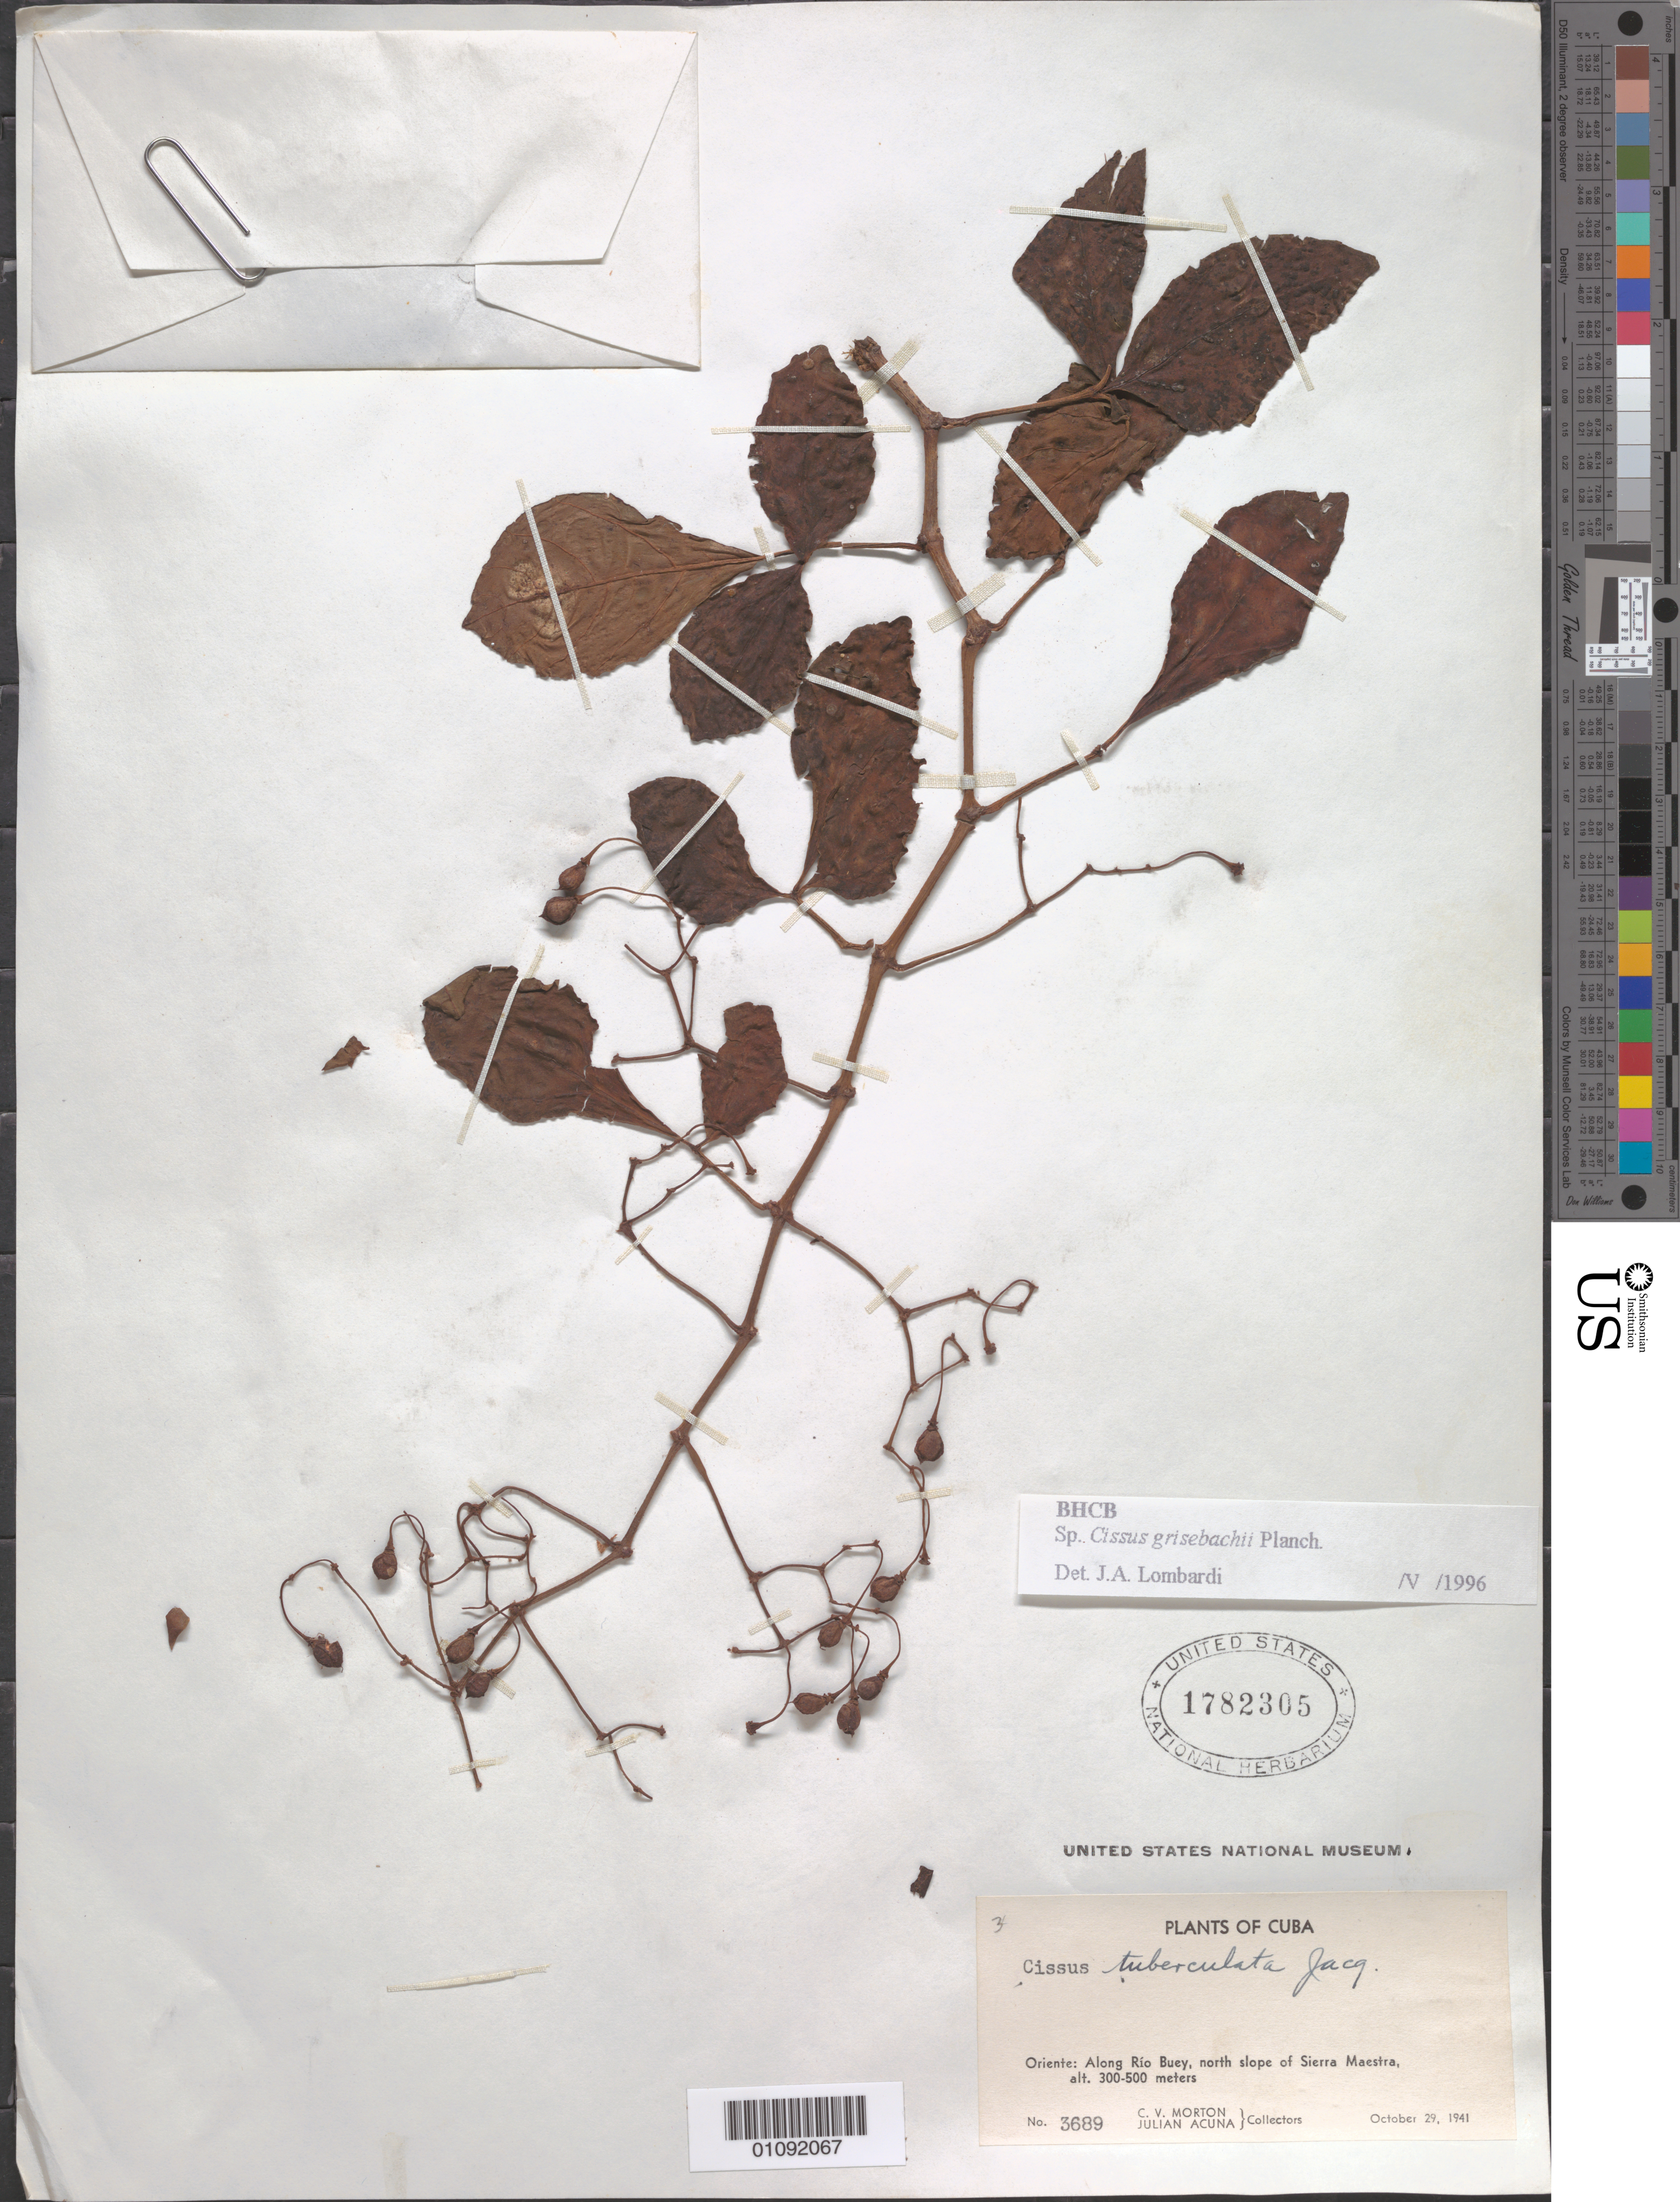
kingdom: Plantae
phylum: Tracheophyta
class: Magnoliopsida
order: Vitales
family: Vitaceae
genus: Cissus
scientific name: Cissus grisebachii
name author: Planch.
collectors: C. V. Morton & J. Acuña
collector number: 3689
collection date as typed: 29 Oct 1941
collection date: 1941-10-29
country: Cuba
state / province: Granma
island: Cuba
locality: Oriente: Along Rio Buey, N slope of Sierra Maestra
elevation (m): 300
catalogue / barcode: US 1782305